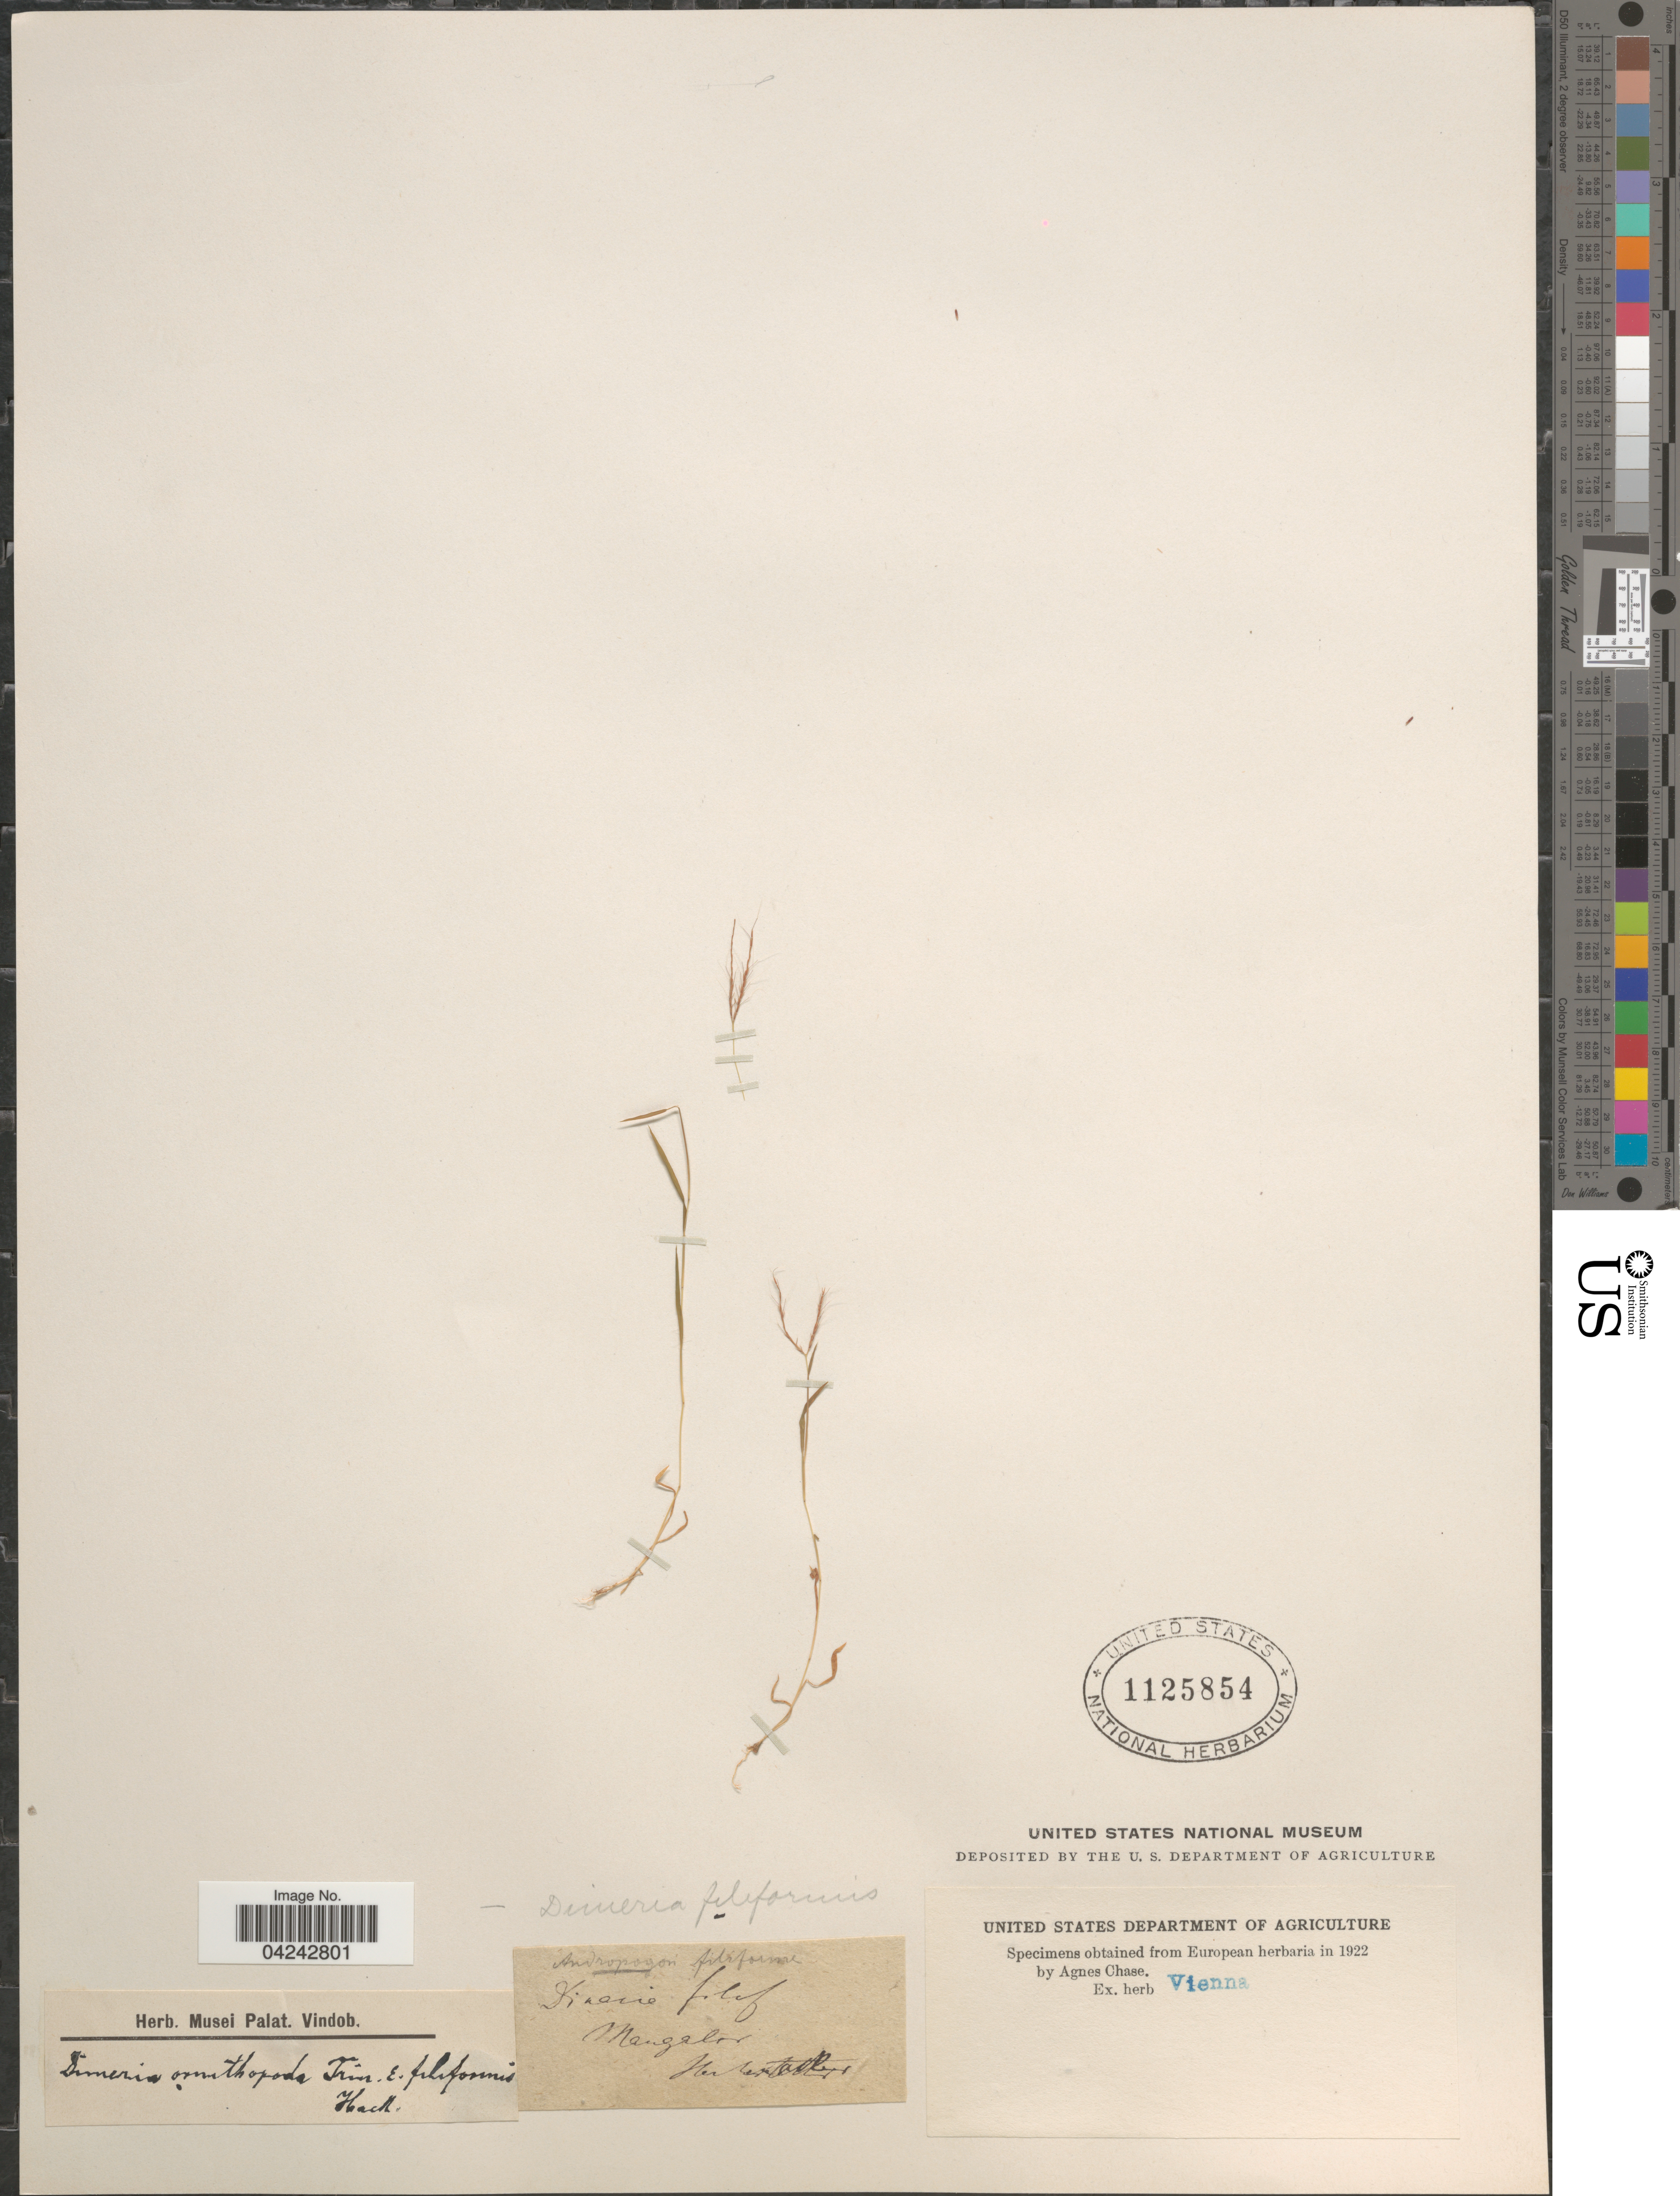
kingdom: Plantae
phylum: Tracheophyta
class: Liliopsida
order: Poales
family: Poaceae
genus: Dimeria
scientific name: Dimeria ornithopoda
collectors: ex herb. Vienna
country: India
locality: Mangalor.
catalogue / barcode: US 1125854